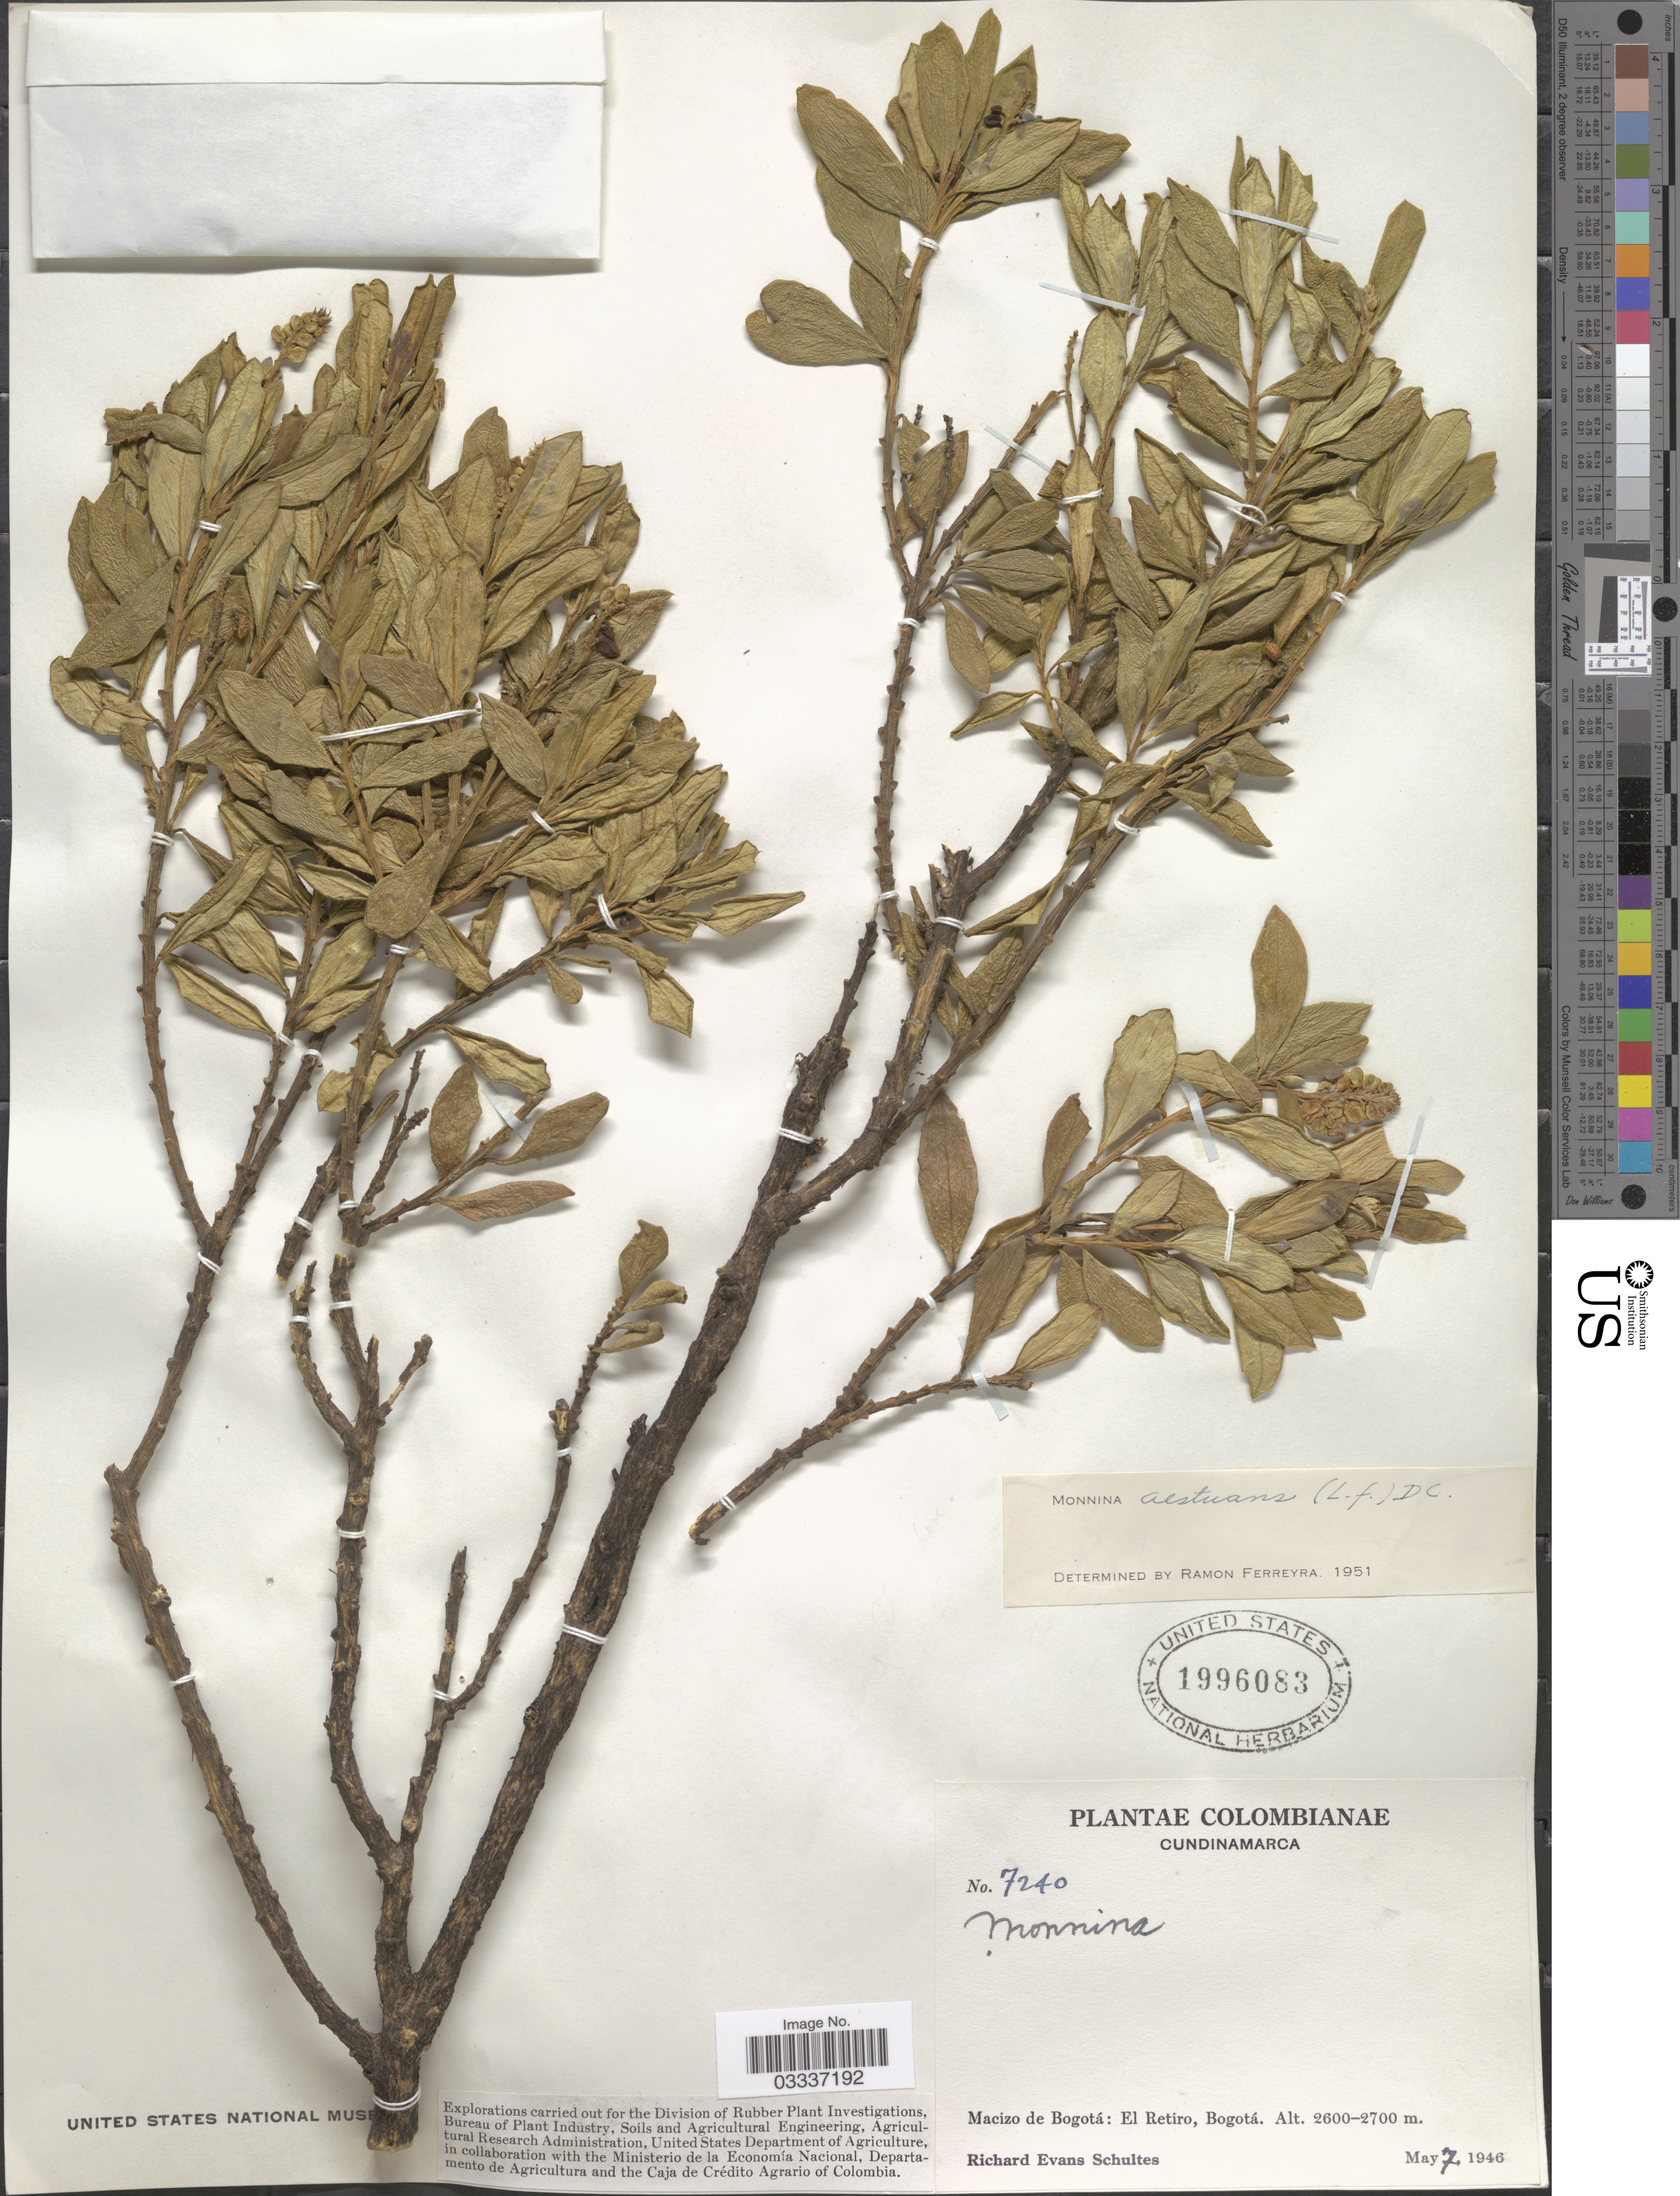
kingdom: Plantae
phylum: Tracheophyta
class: Magnoliopsida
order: Fabales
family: Polygalaceae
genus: Monnina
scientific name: Monnina aestuans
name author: (L. f.) DC.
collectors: R. E. Schultes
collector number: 7240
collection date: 1946-05-07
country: Colombia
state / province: Cundinamarca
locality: Macizo de Bogotá: El Retiro, Bogotá.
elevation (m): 2600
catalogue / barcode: US 1996083